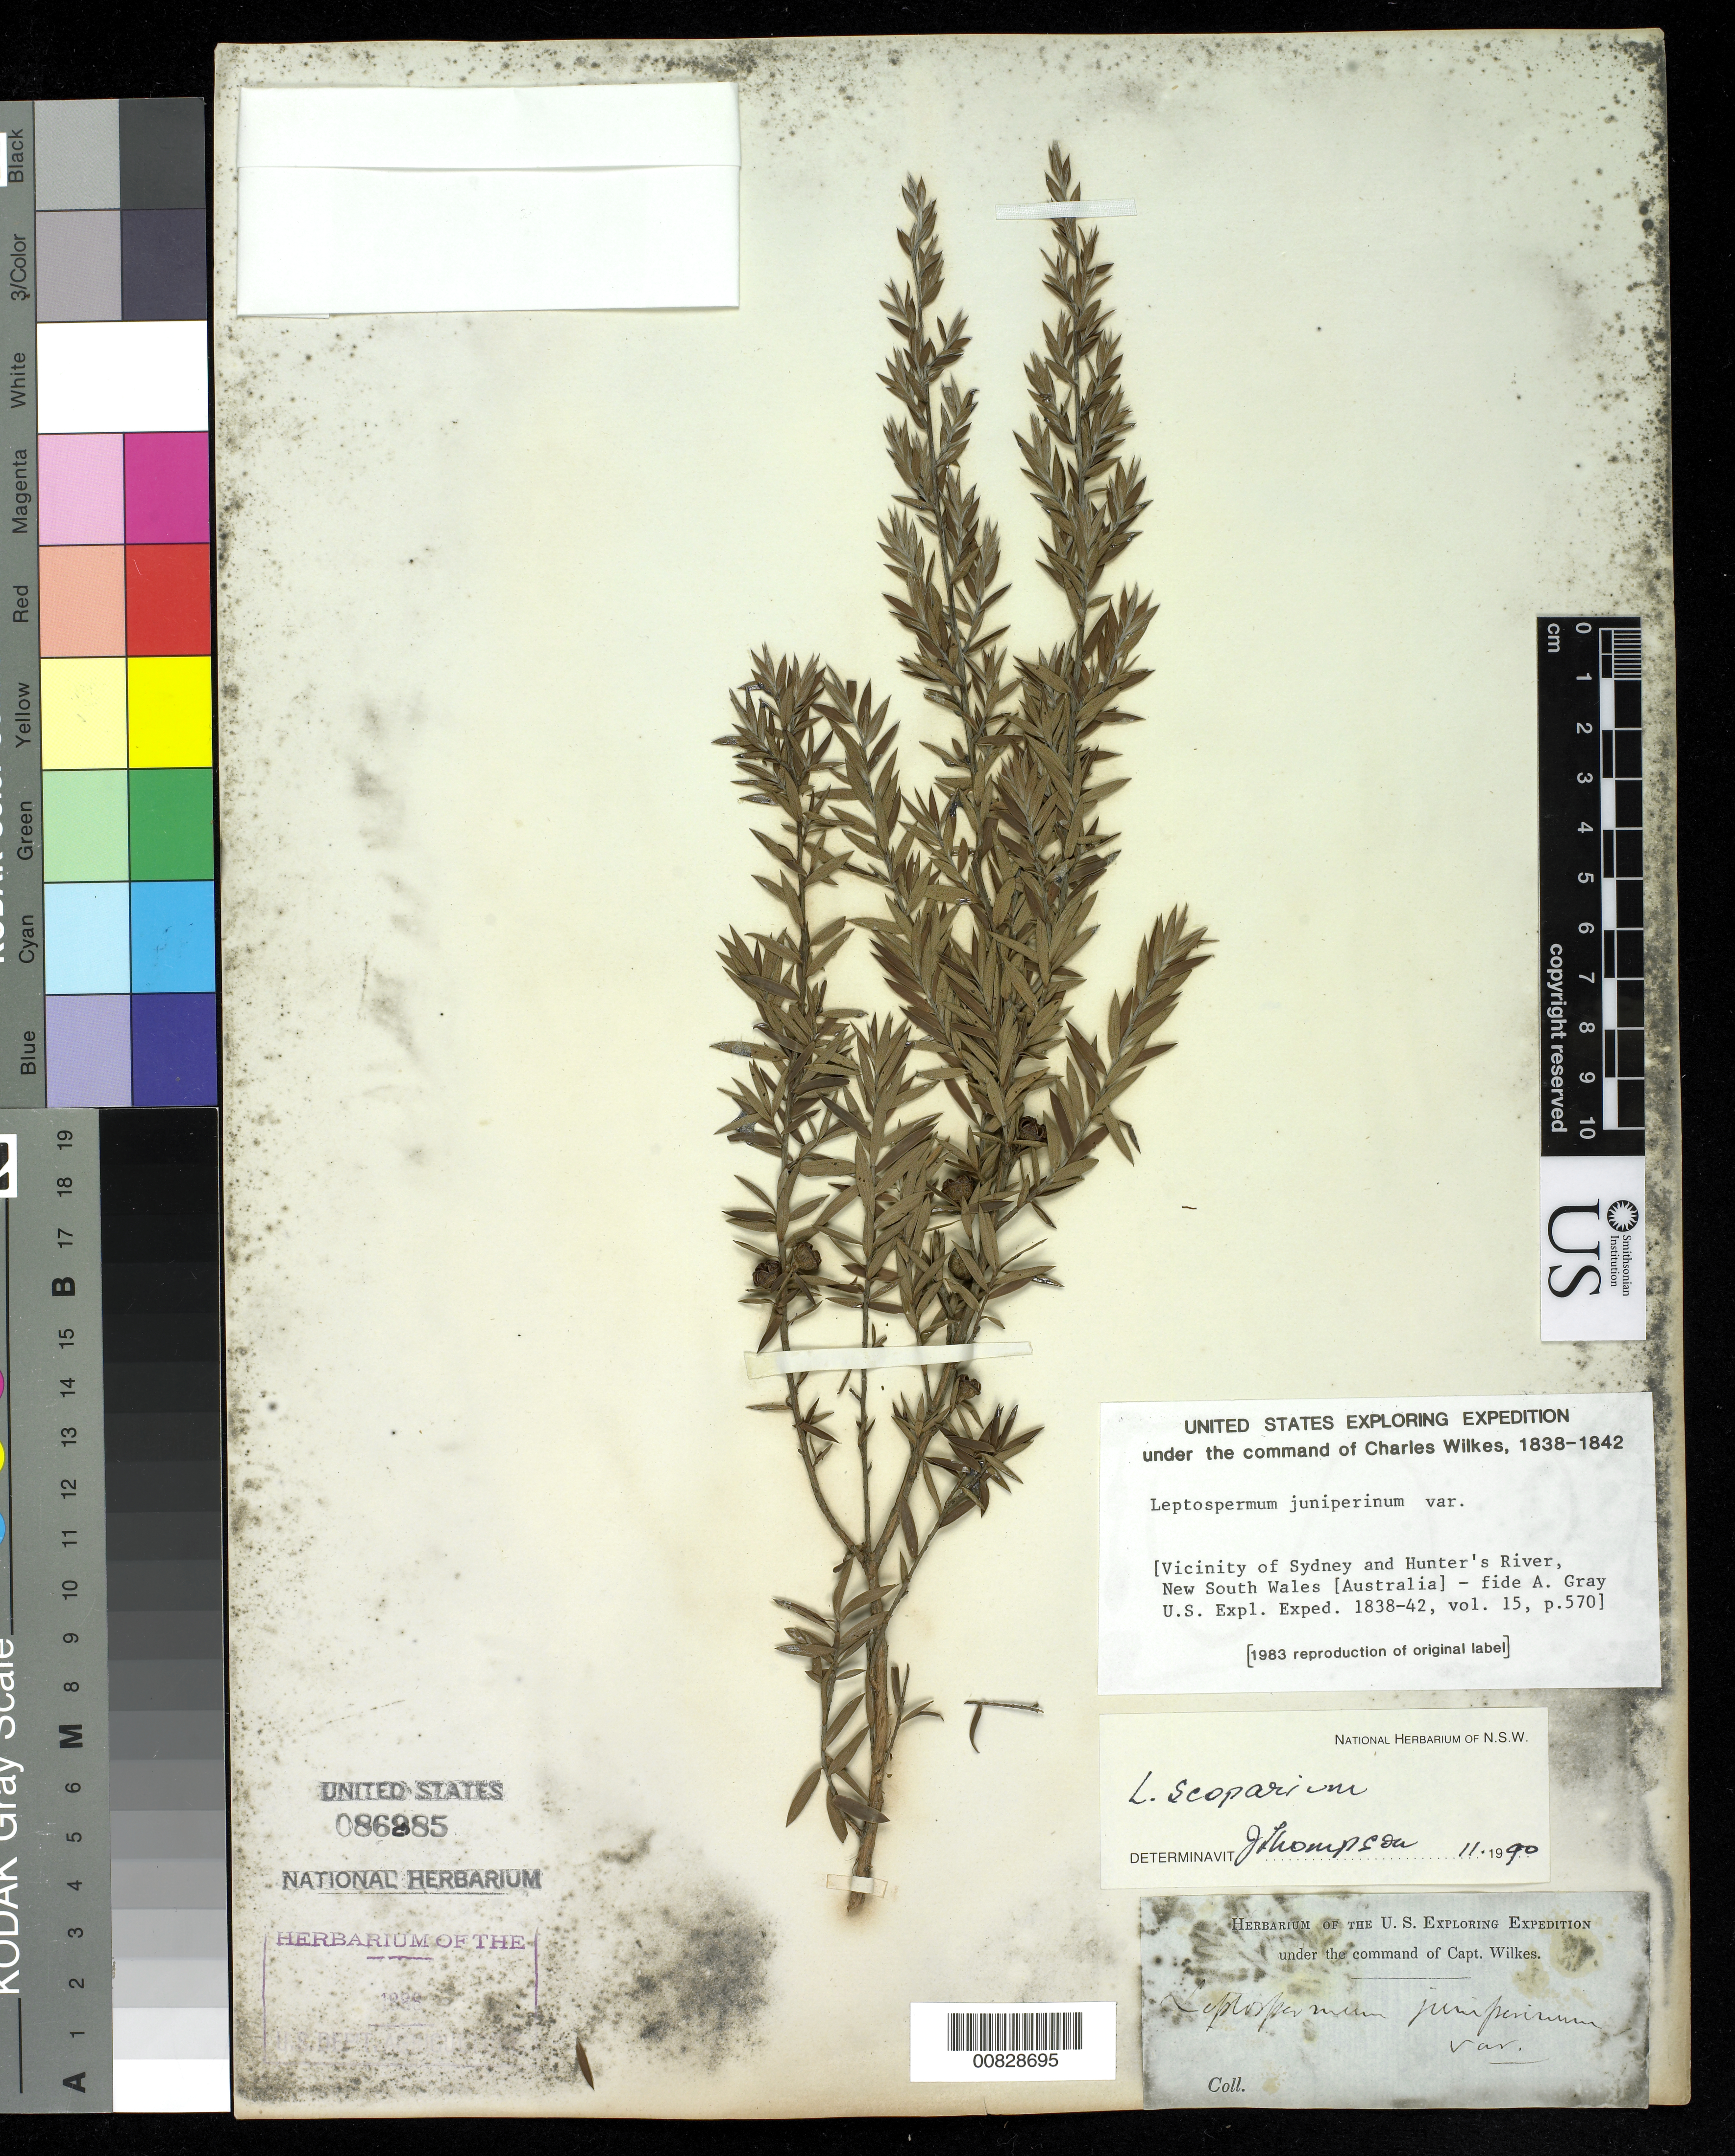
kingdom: Plantae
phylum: Tracheophyta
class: Magnoliopsida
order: Myrtales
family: Myrtaceae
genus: Leptospermum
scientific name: Leptospermum scoparium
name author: J.R. Forst. & G. Forst.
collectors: Wilkes Explor. Exped.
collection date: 1838/1842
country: Australia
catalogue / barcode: US 86885